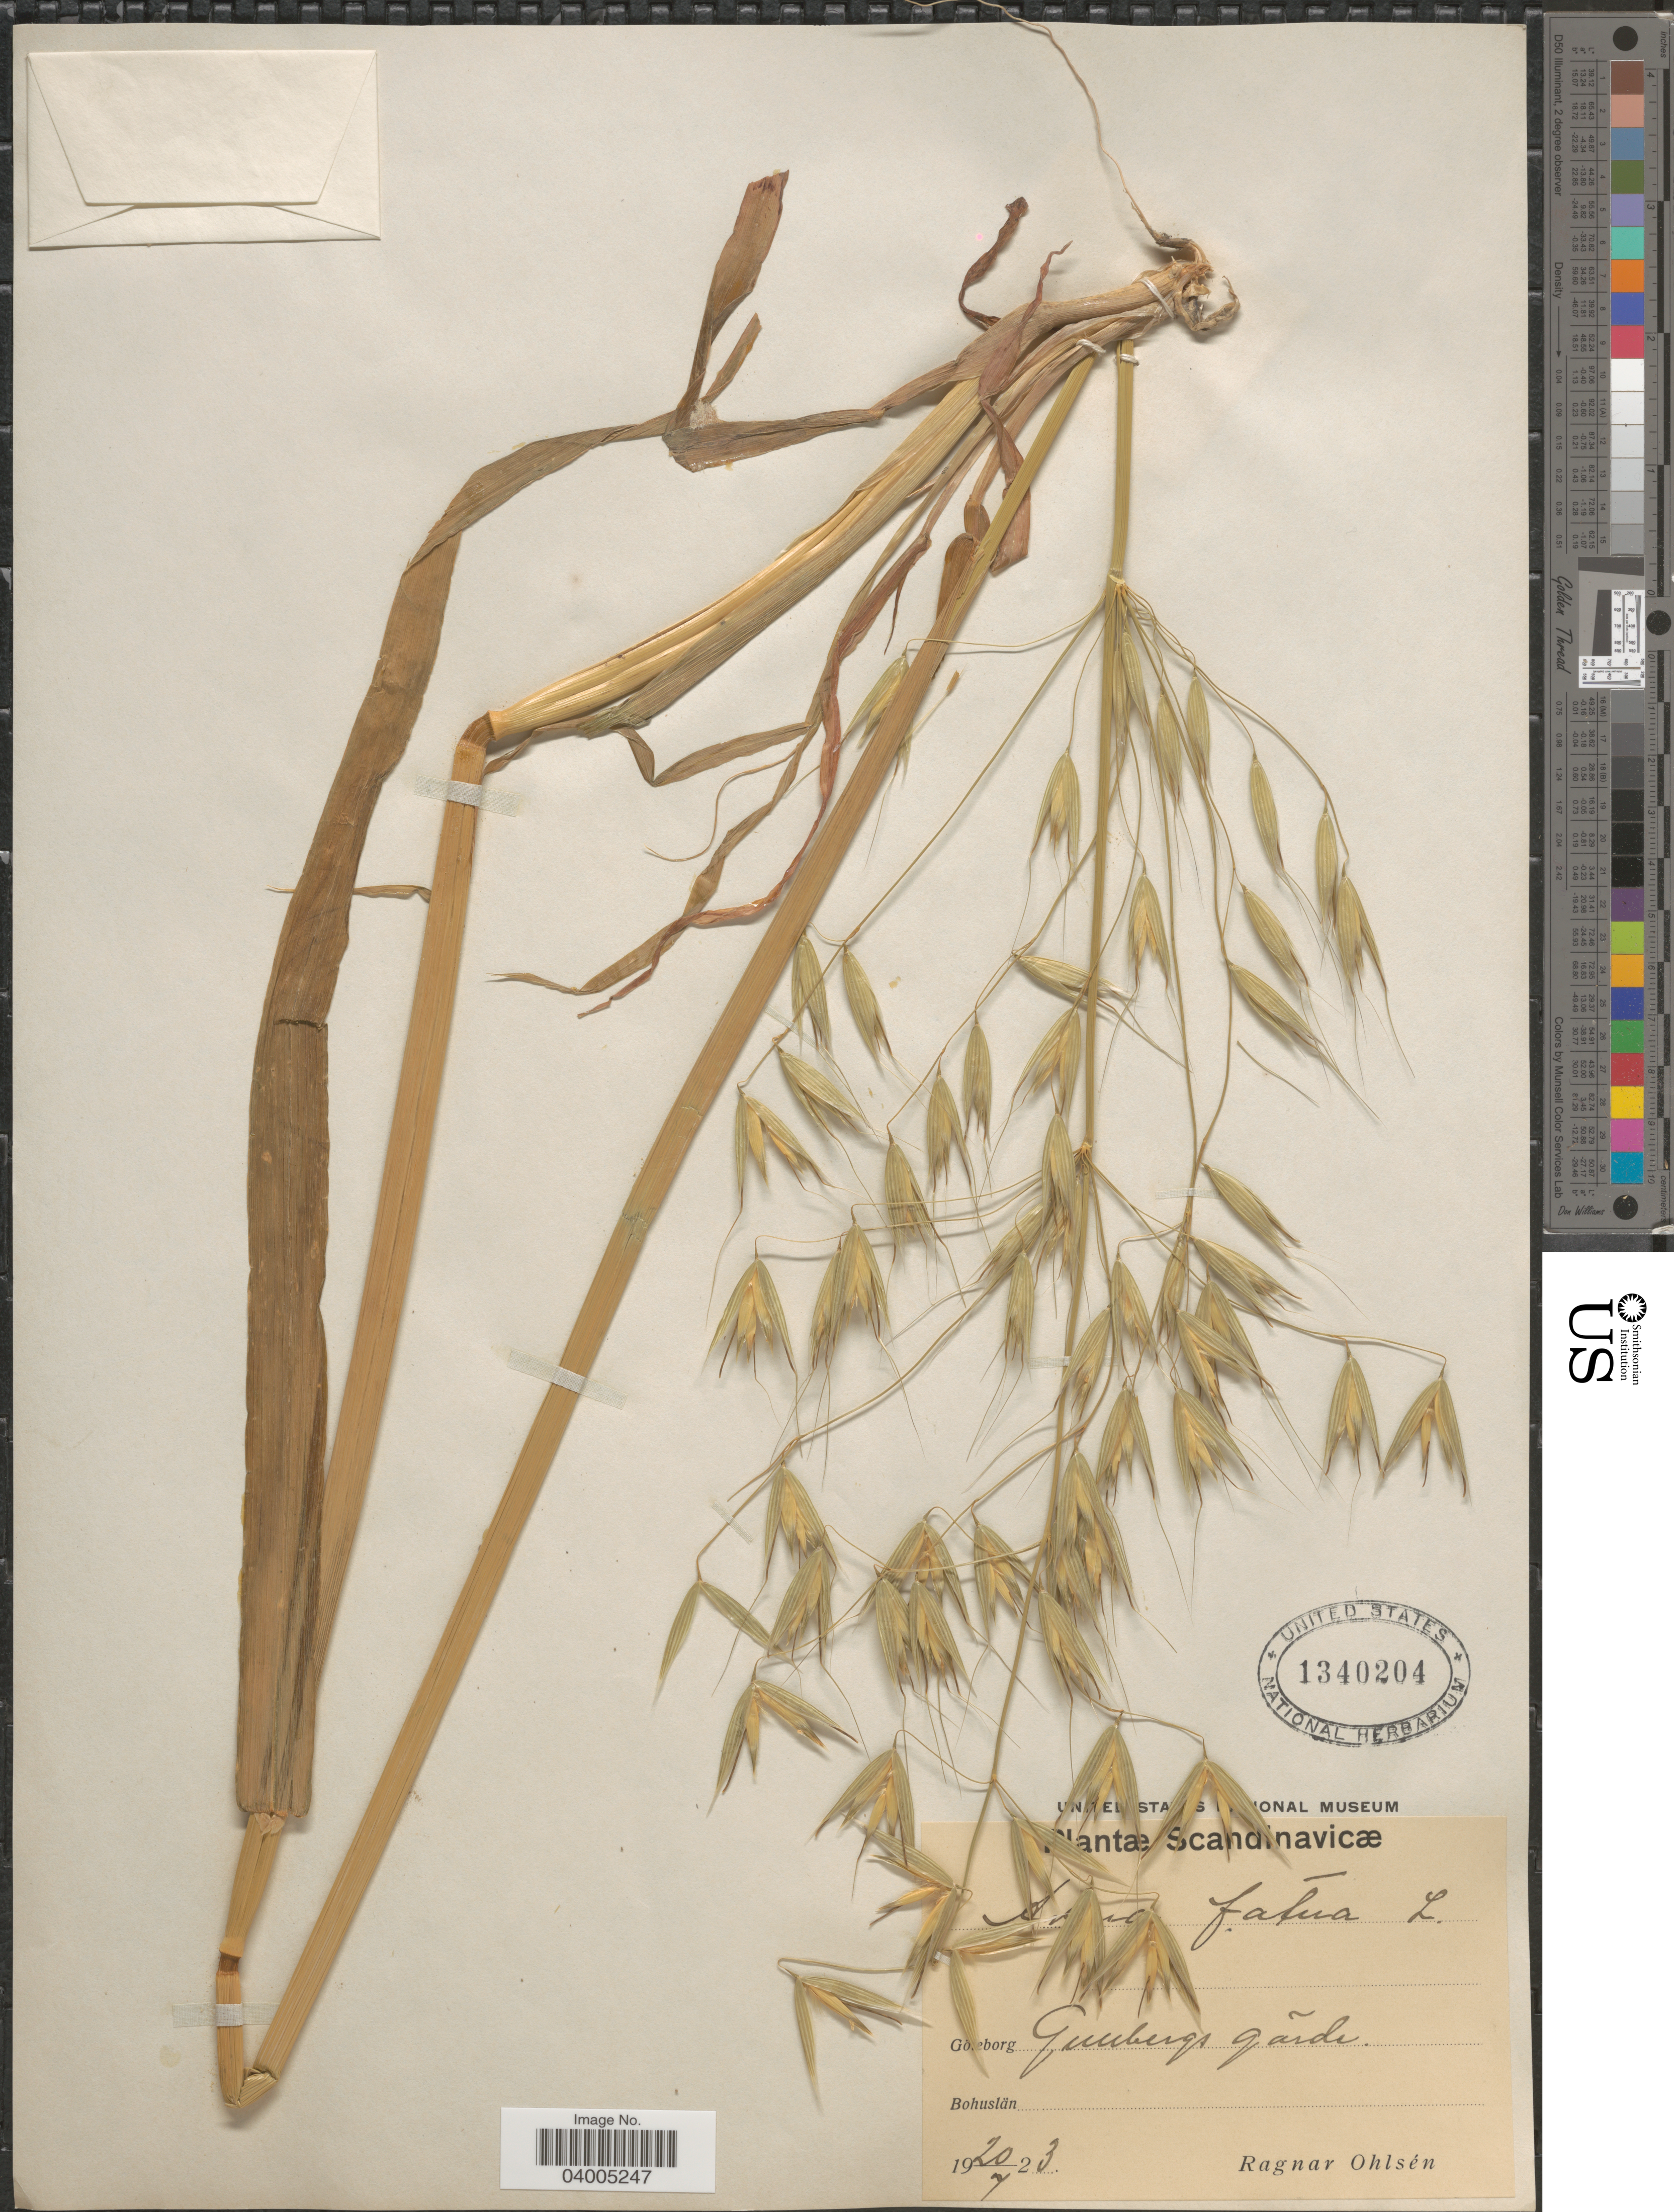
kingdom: Plantae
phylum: Tracheophyta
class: Liliopsida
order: Poales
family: Poaceae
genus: Avena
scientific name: Avena fatua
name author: L.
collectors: R. Ohlsén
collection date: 1923-07-20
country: Sweden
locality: Scandinavicæ. Go [illegible text]borg Gullbergs gãrde. Bohuslän.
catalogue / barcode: US 1340204